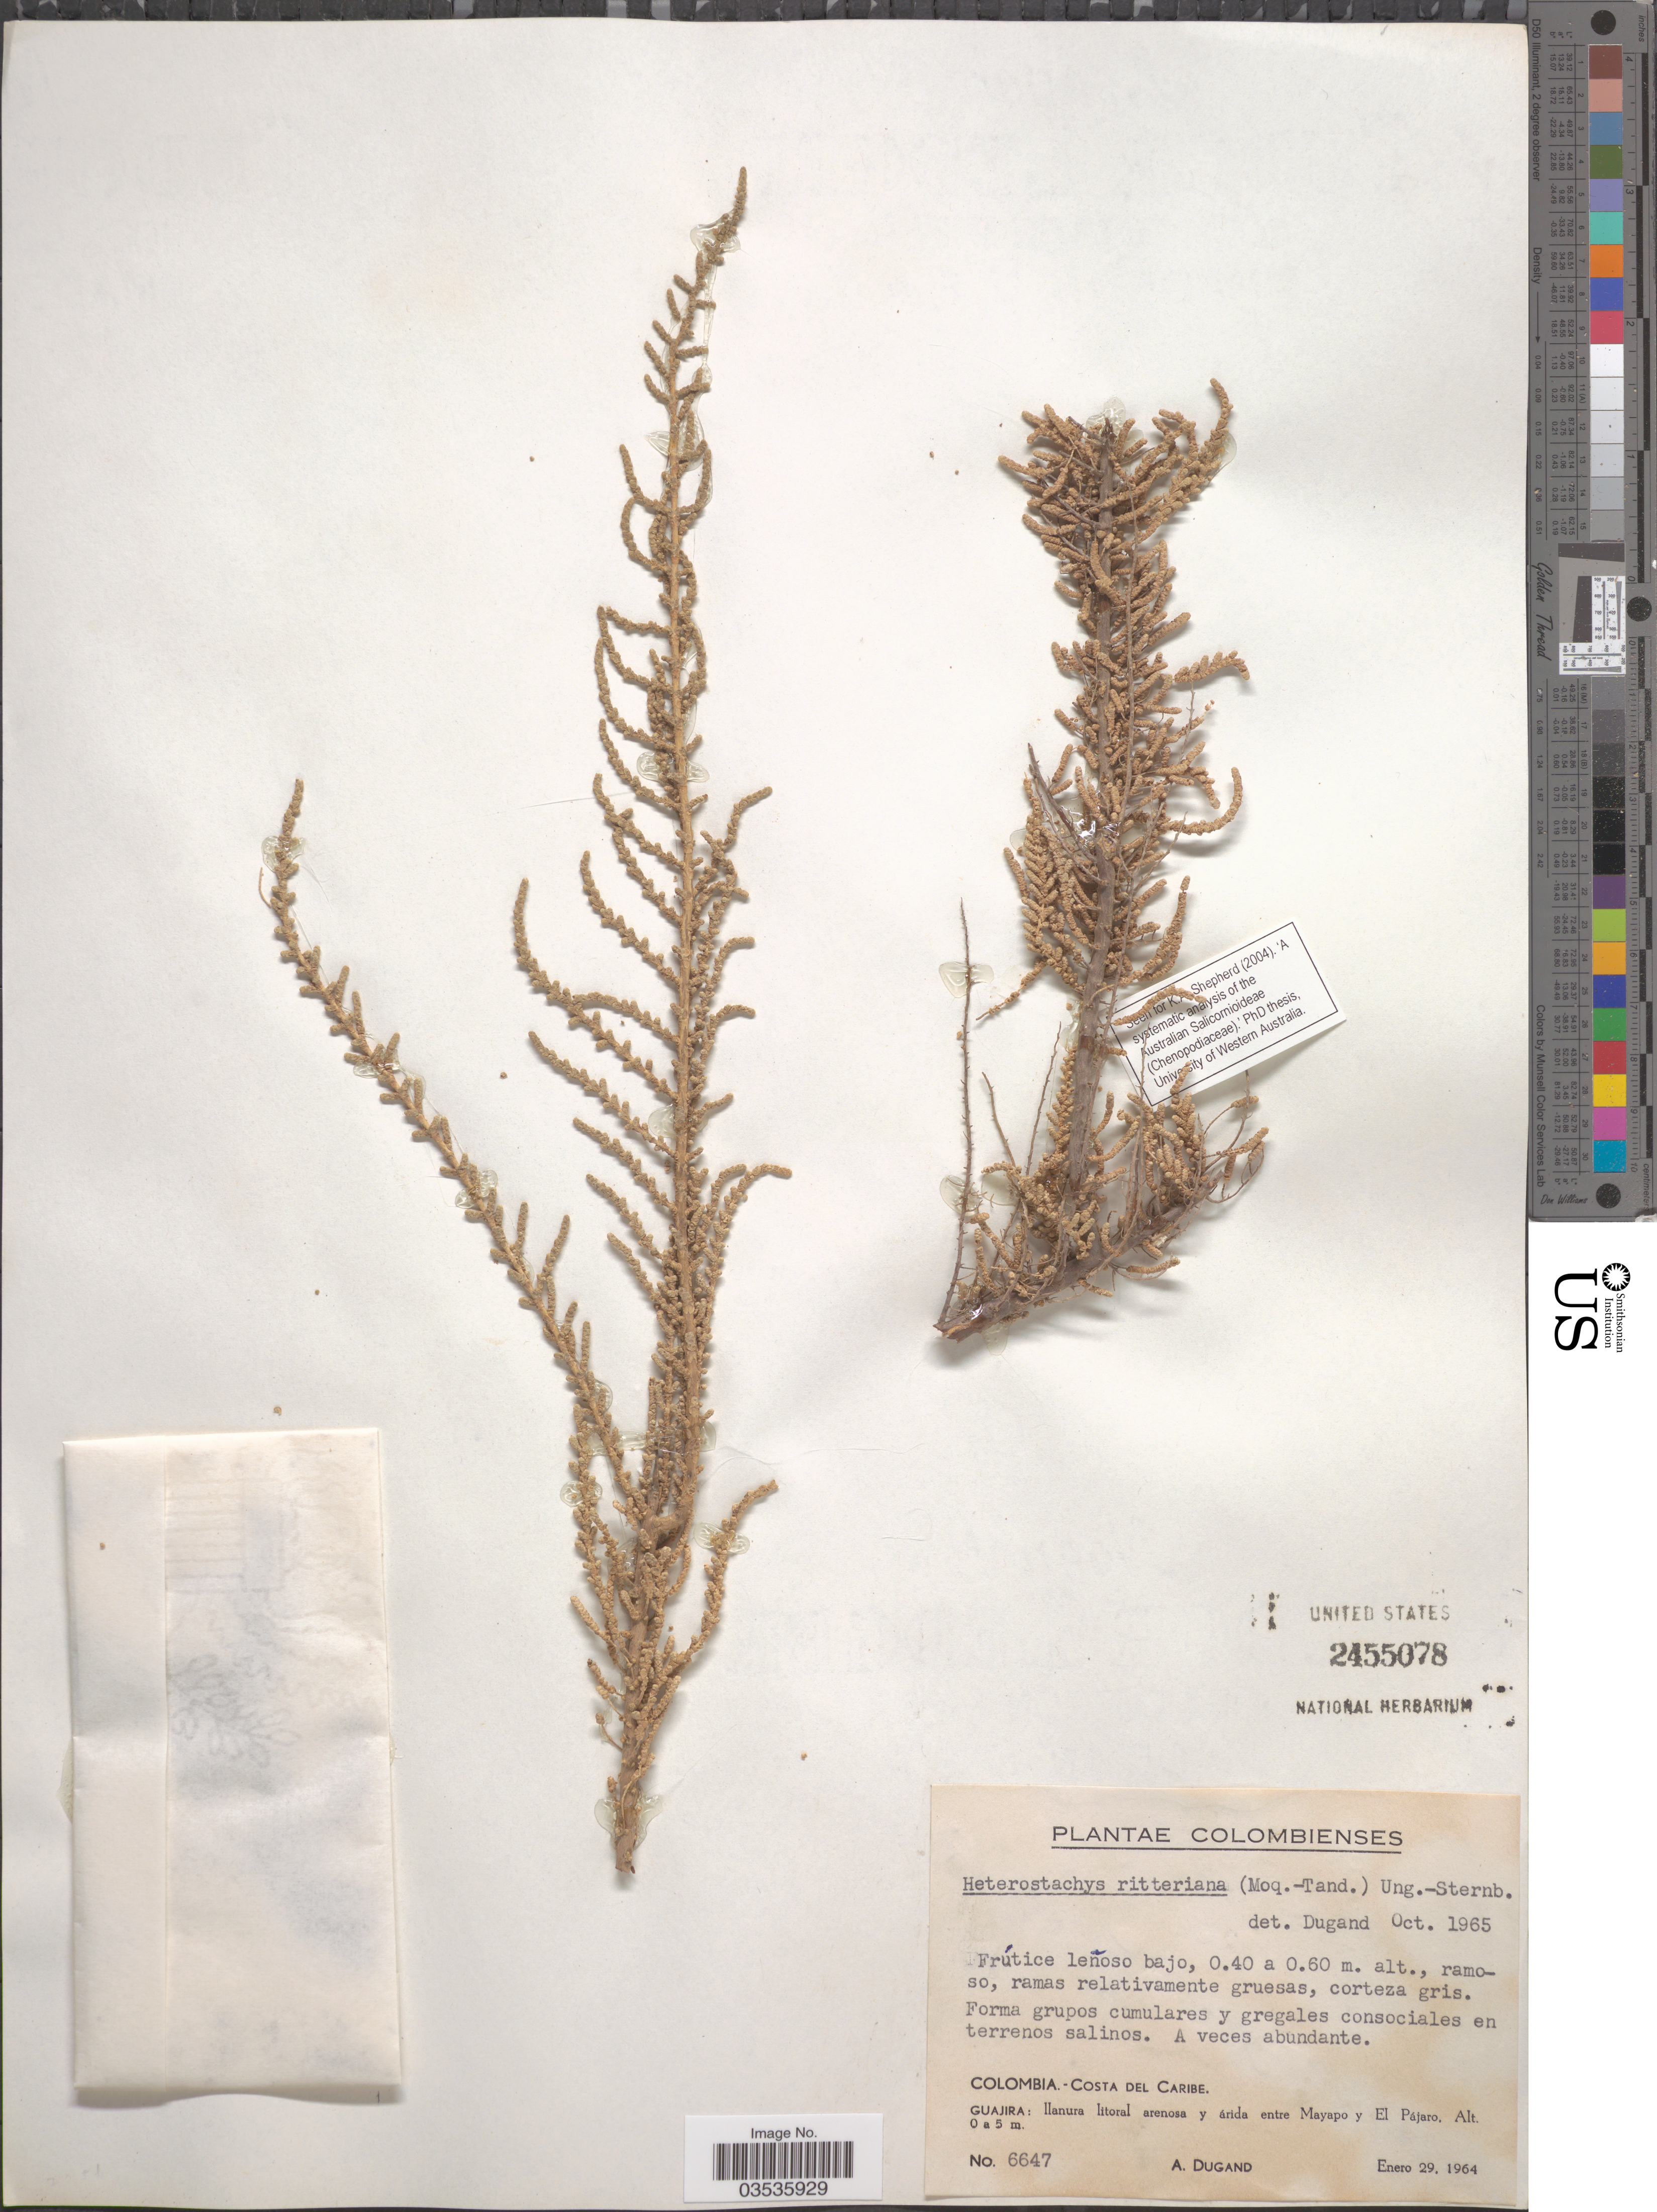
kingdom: Plantae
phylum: Tracheophyta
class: Magnoliopsida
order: Caryophyllales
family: Amaranthaceae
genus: Heterostachys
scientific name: Heterostachys ritteriana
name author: (Moq.) Ung.-Sternb.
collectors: A. Dugand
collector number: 6647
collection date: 1964-01-29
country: Colombia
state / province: La Guajira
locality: Costa del Caribe. Guajira: llanura litoral arenosa y árida entre Mayapo y El Pájaro.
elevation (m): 0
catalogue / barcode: US 2455078